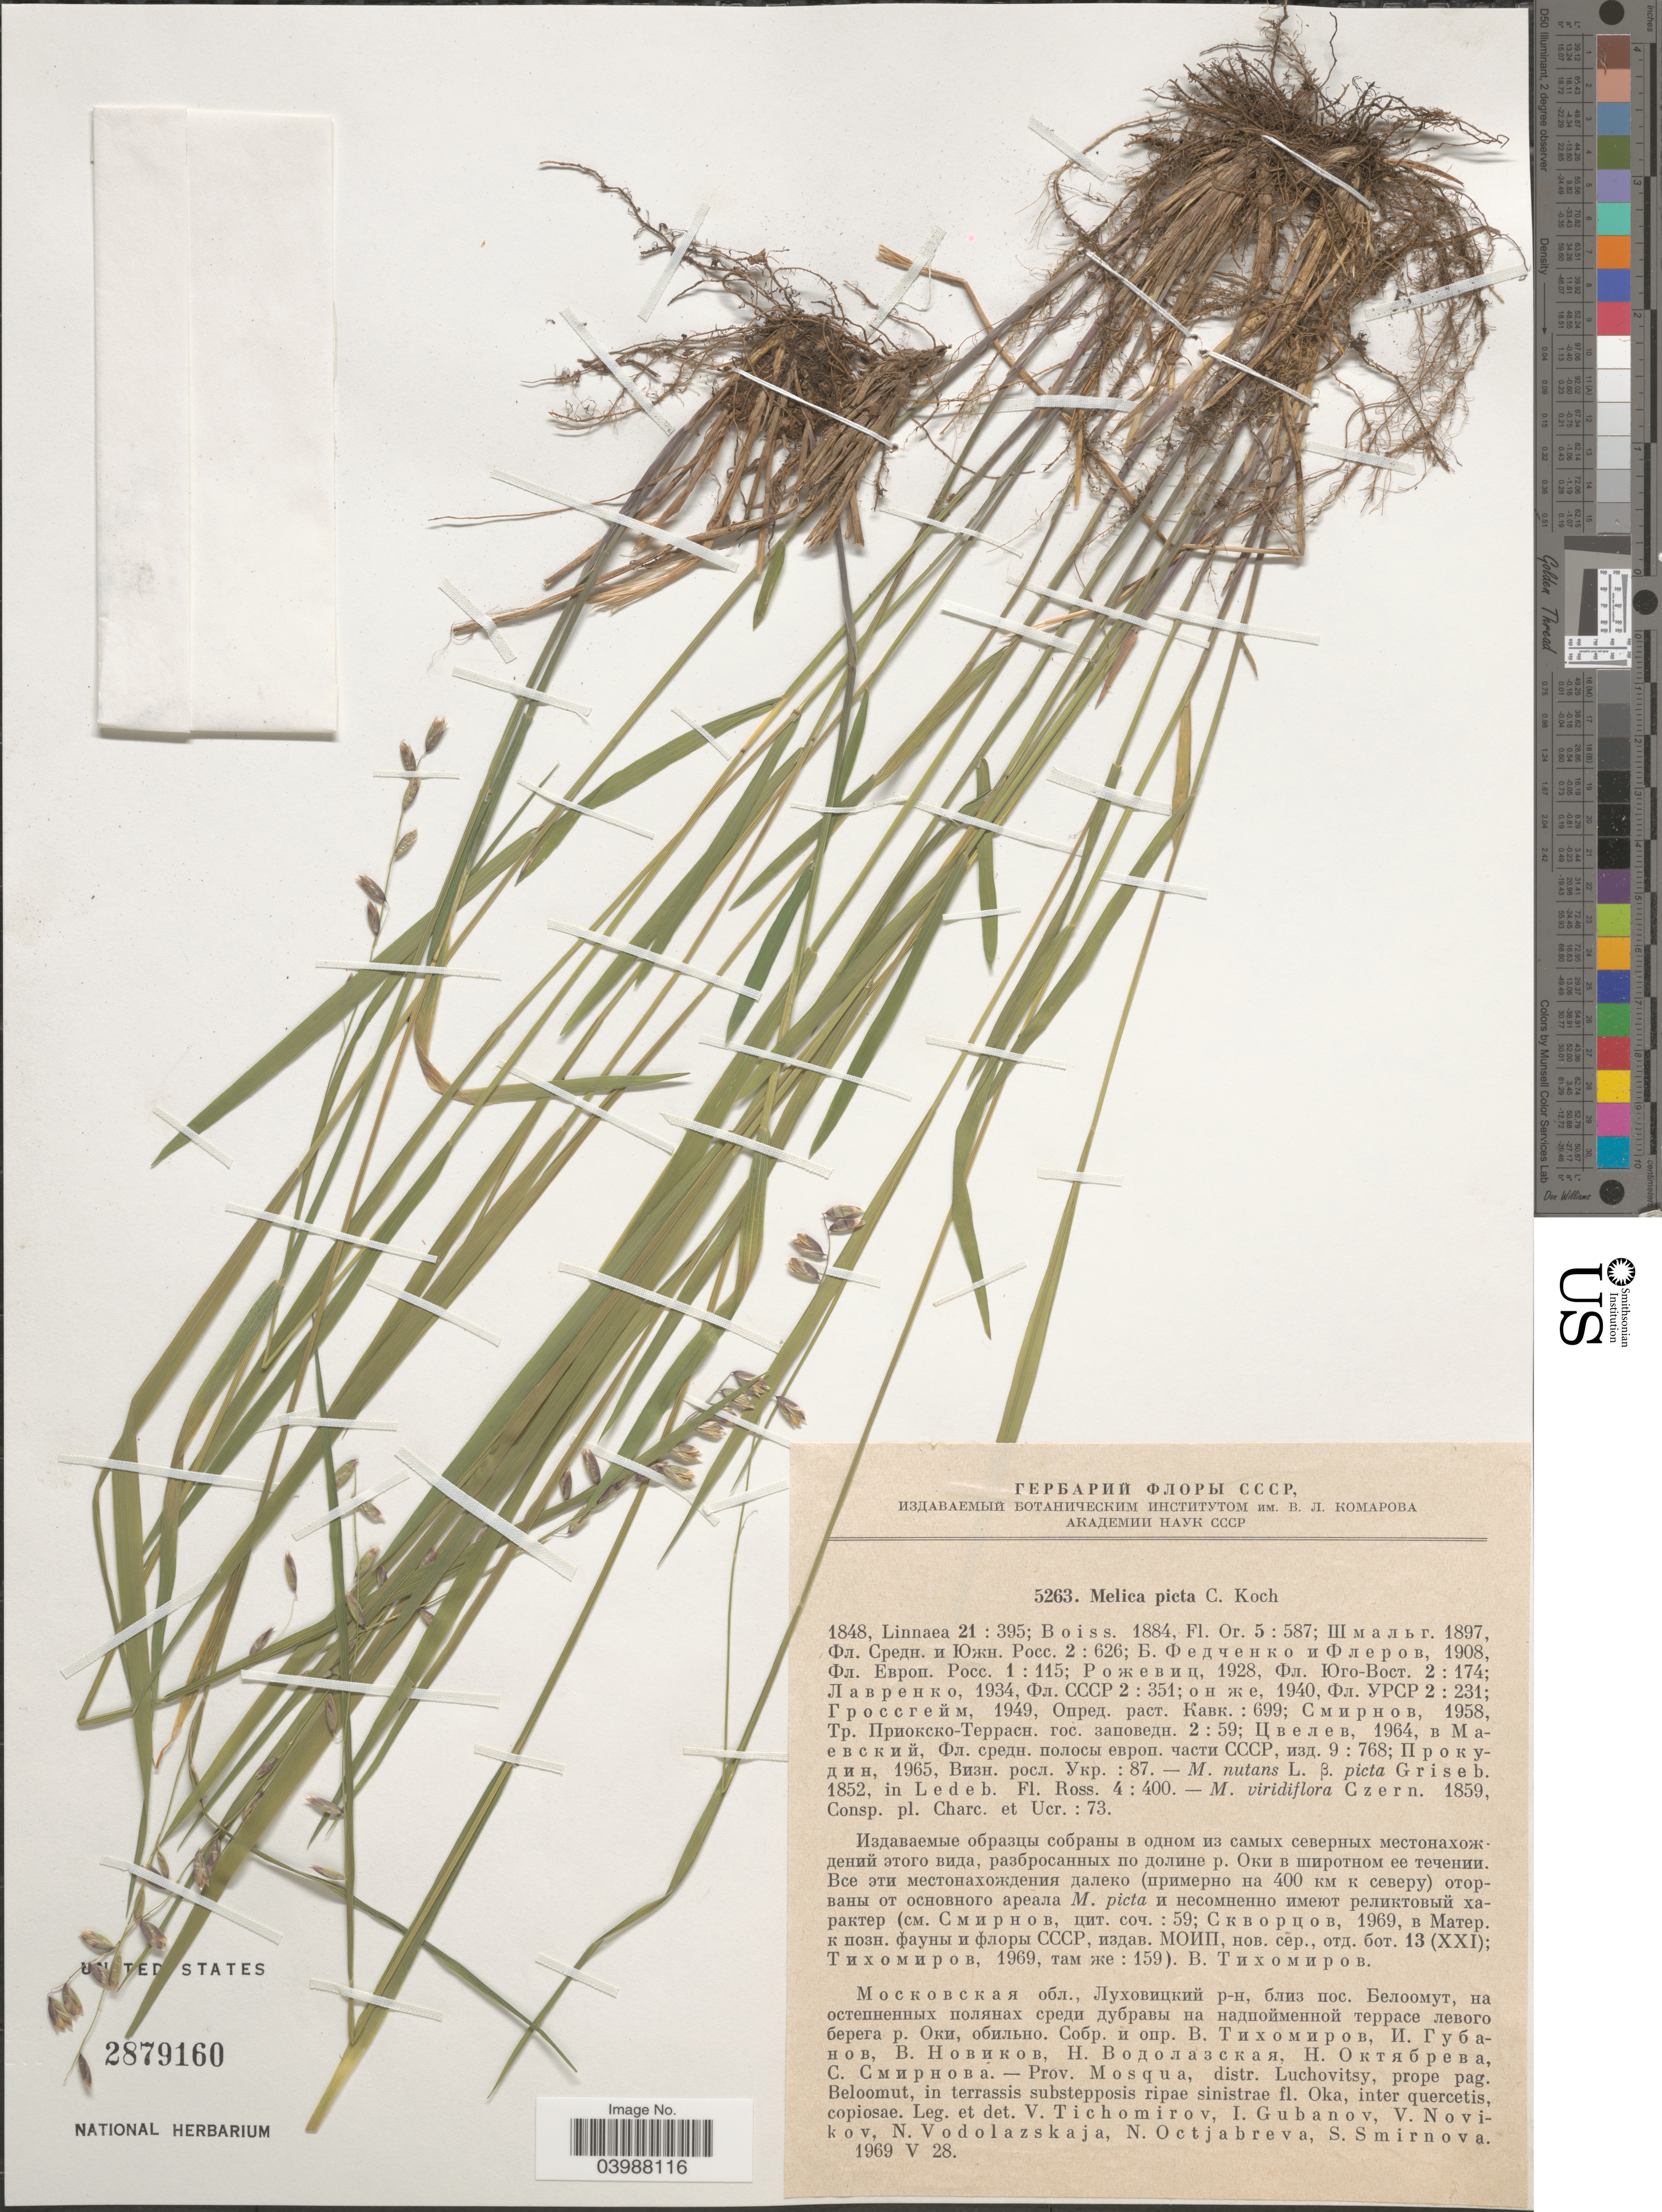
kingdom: Plantae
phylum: Tracheophyta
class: Liliopsida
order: Poales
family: Poaceae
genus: Melica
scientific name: Melica picta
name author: K. Koch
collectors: V. Tichomirov, I. Gubanov, V. Novikov, N. Vodolazskaja & et al.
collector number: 5263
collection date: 1969-05-28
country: Russian Federation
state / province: Moscow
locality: Prov. Mosqua, distr. Luchovitsy, prope pag. Beloomut, in terrassis substepposis ripae sinistrae fl. Oka, inter quercetis, copiosae.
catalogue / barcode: US 2879160